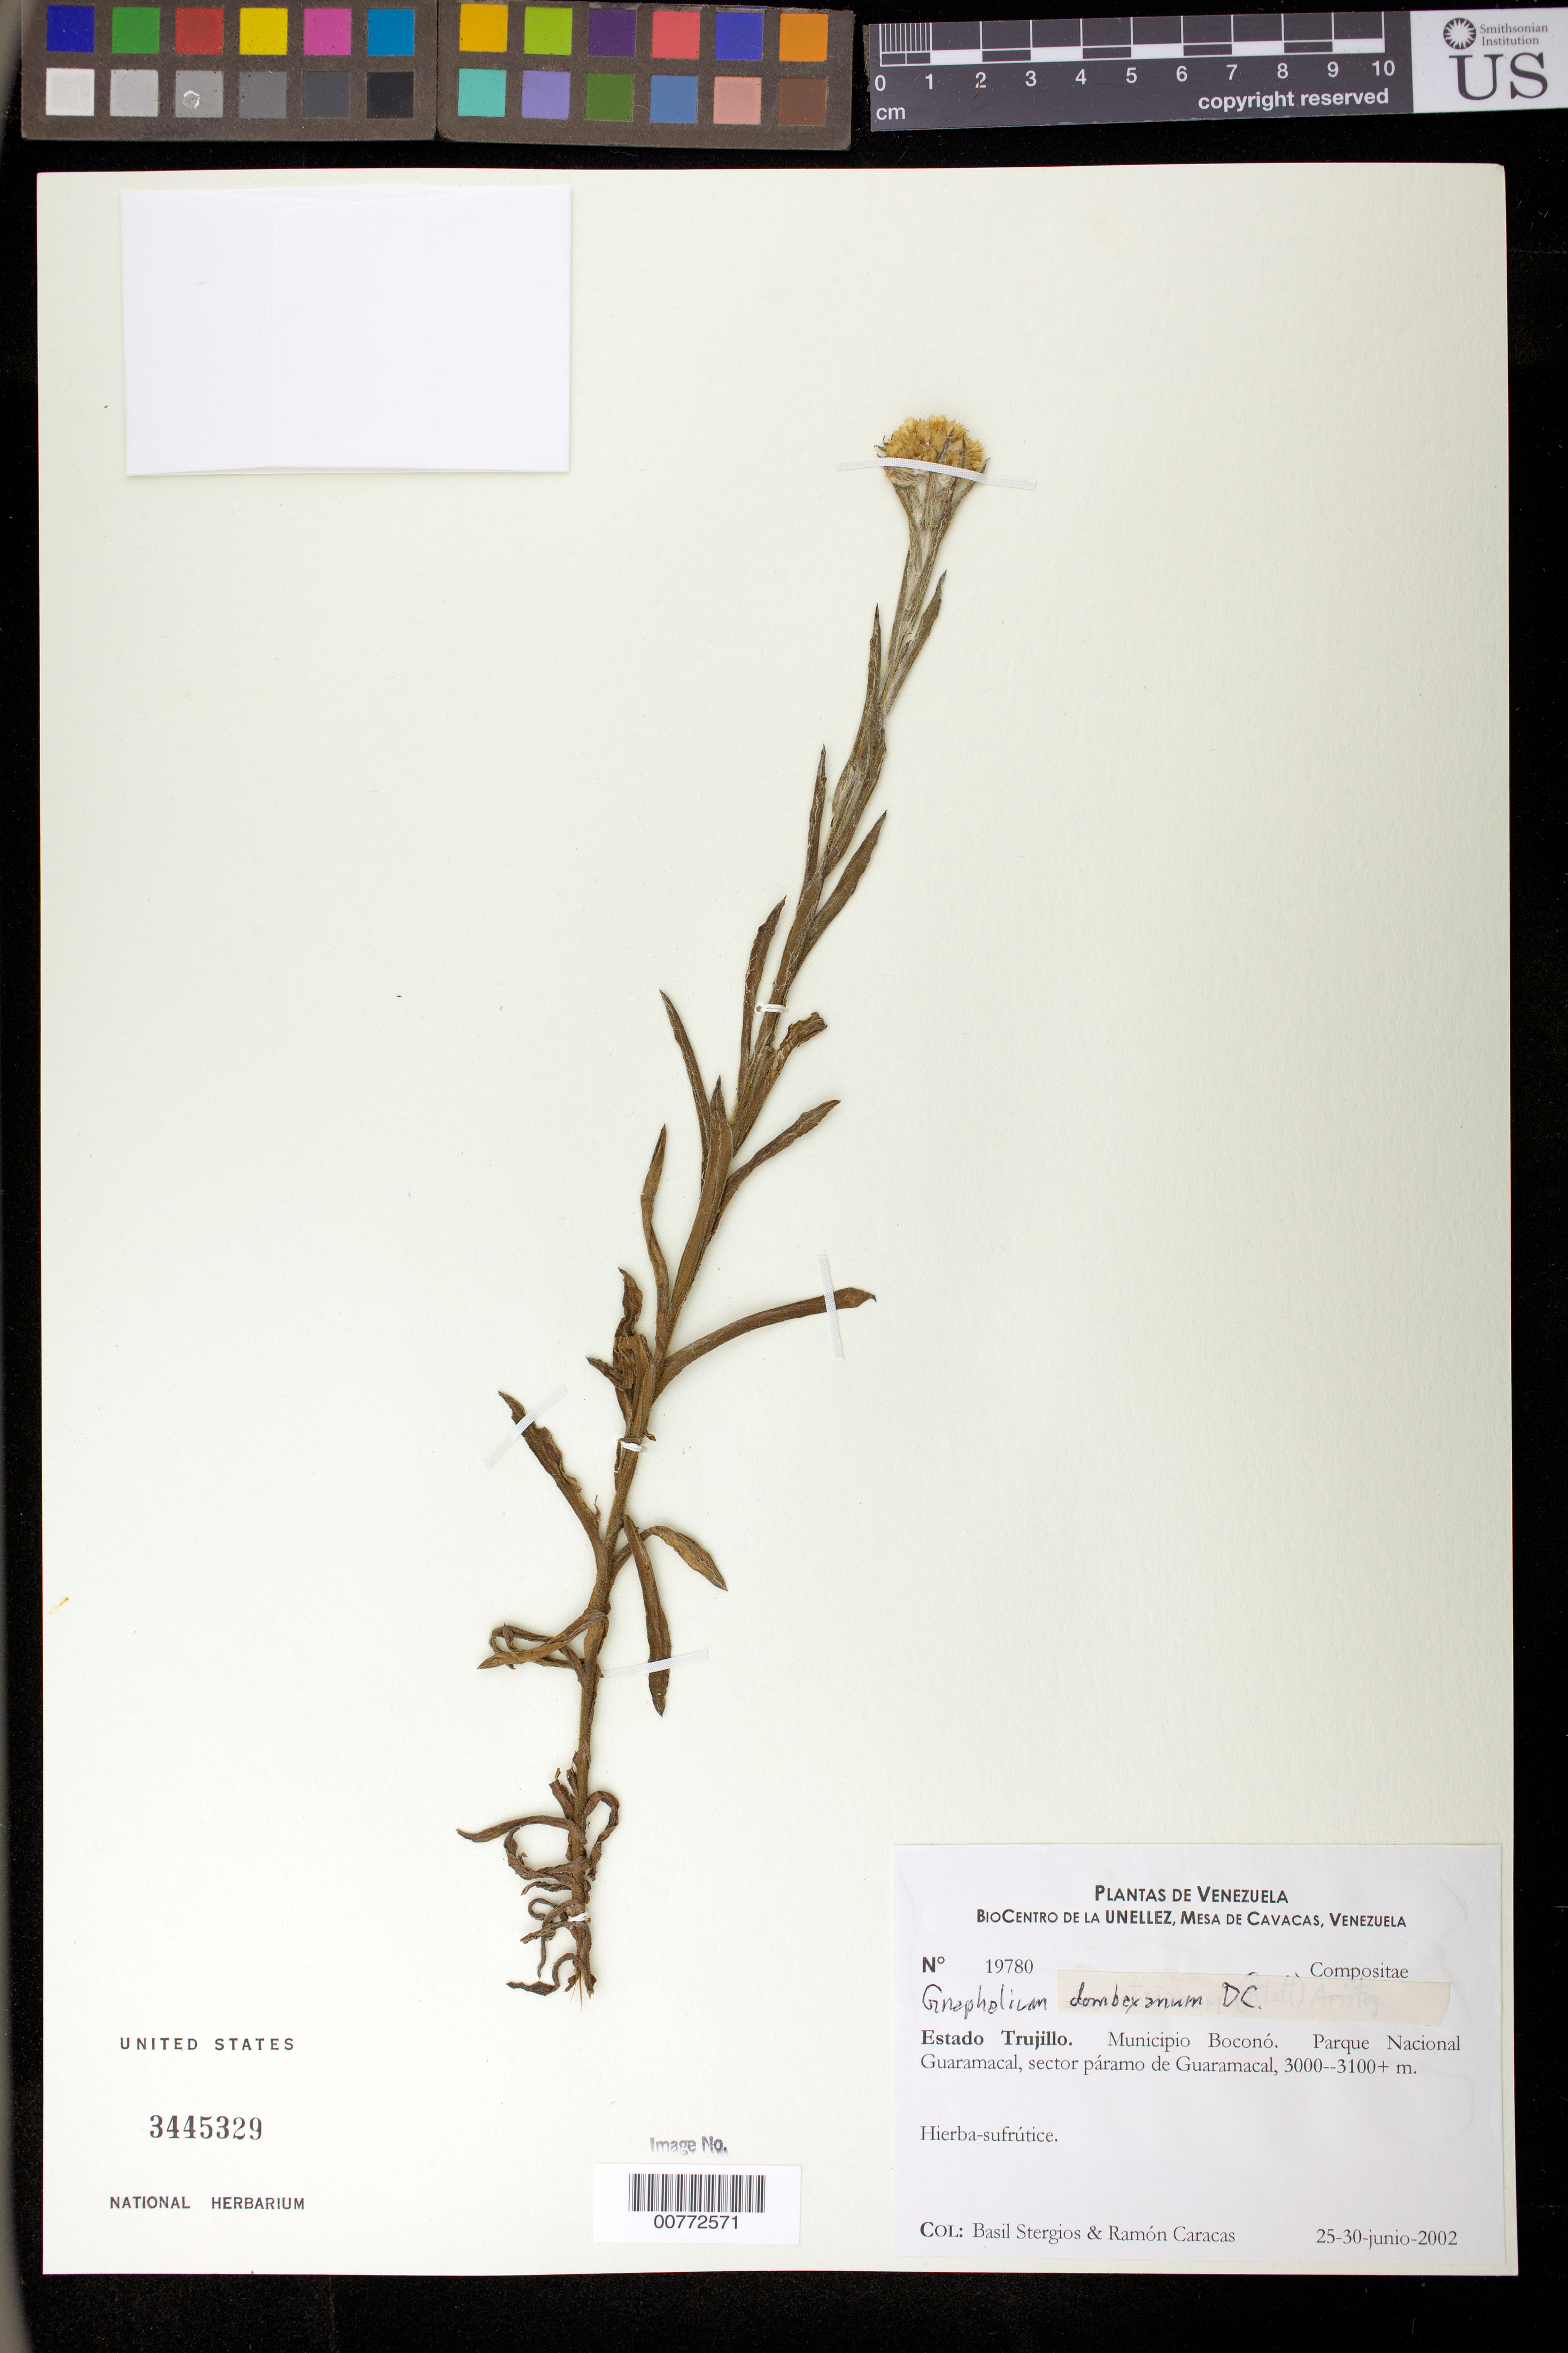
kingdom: Plantae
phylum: Tracheophyta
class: Magnoliopsida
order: Asterales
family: Asteraceae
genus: Gnaphalium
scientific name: Gnaphalium dombeyanum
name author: DC.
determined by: Robinson, Harold E., (US)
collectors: B. G. Stergios & R. Caracas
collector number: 19780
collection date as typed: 25 Jun 2002 to 30 Jun 2002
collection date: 2002-06-25/2002-06-30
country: Venezuela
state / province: Trujillo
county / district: Boconó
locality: Parque Nacional Guaramacal, páramo de Guaramacal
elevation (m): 3000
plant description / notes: PORT, US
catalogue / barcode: US 3445329